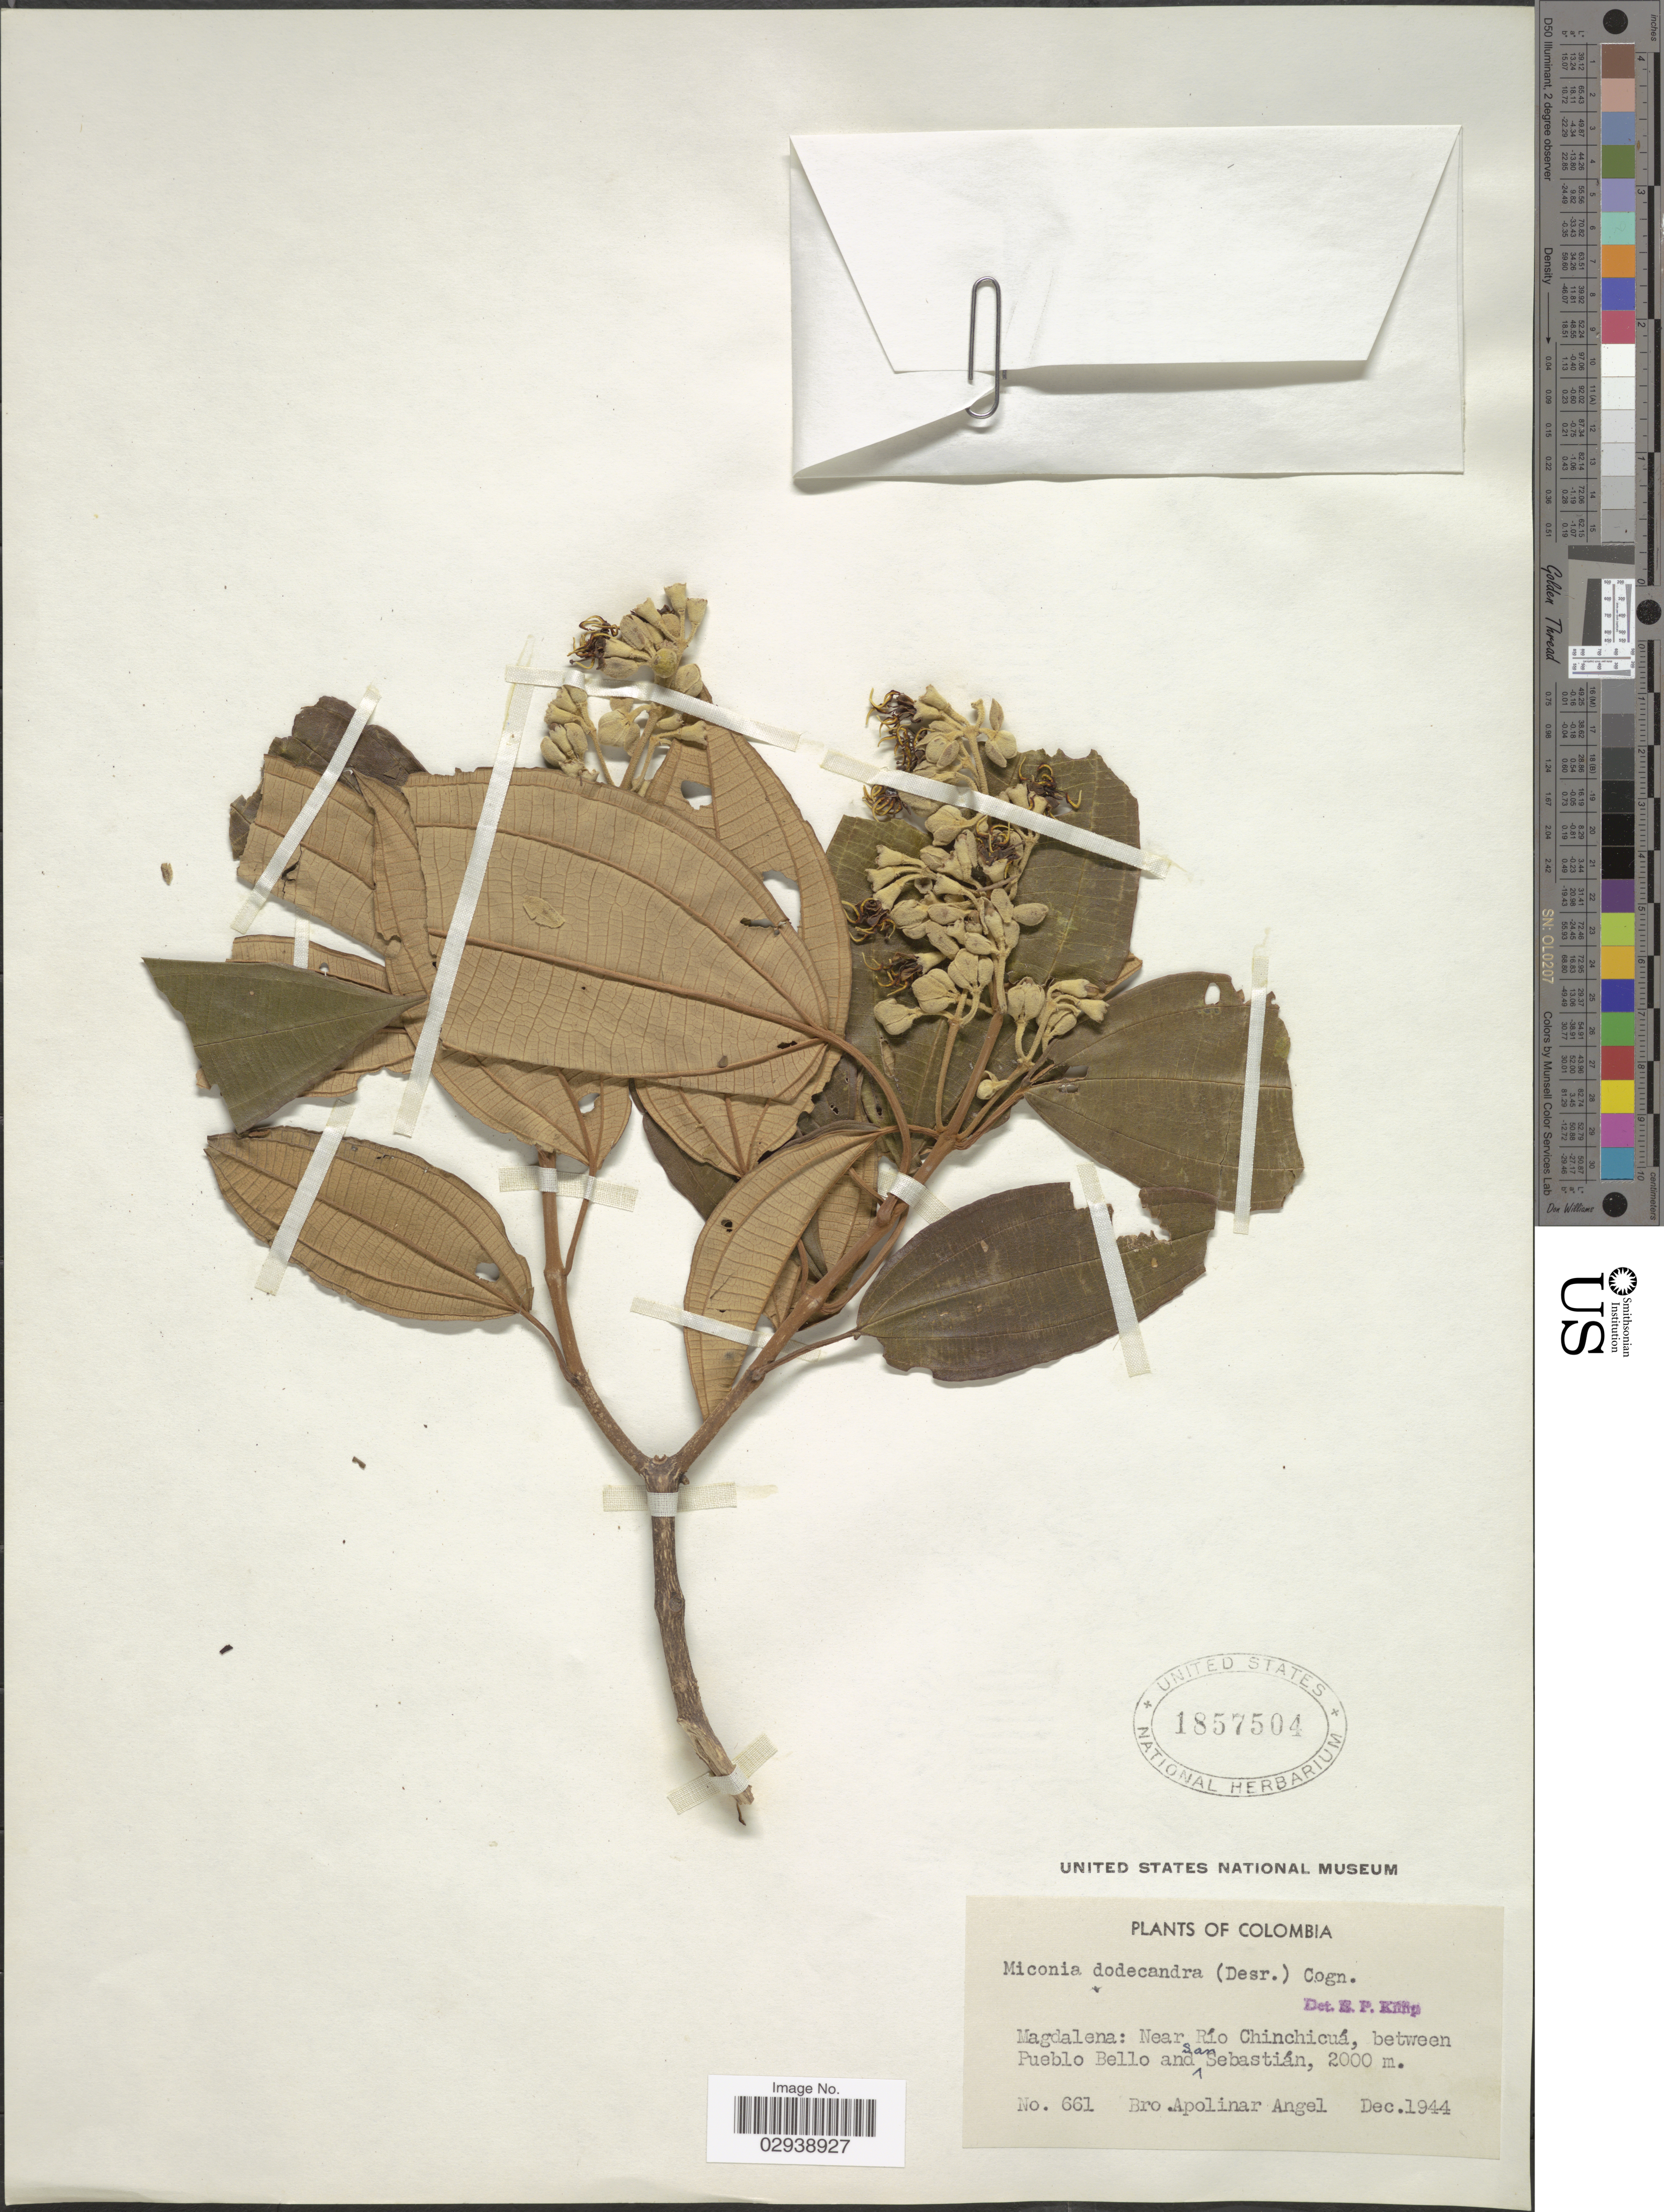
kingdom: Plantae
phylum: Tracheophyta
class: Magnoliopsida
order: Myrtales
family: Melastomataceae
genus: Miconia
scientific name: Miconia dodecandra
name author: Cogn.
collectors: Bro. Apolinar A.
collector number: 661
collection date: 1944-12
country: Colombia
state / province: Magdalena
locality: Near Río Chinchicuá, between Pueblo Bello and San Sebastián.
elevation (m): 2000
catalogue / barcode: US 1857504